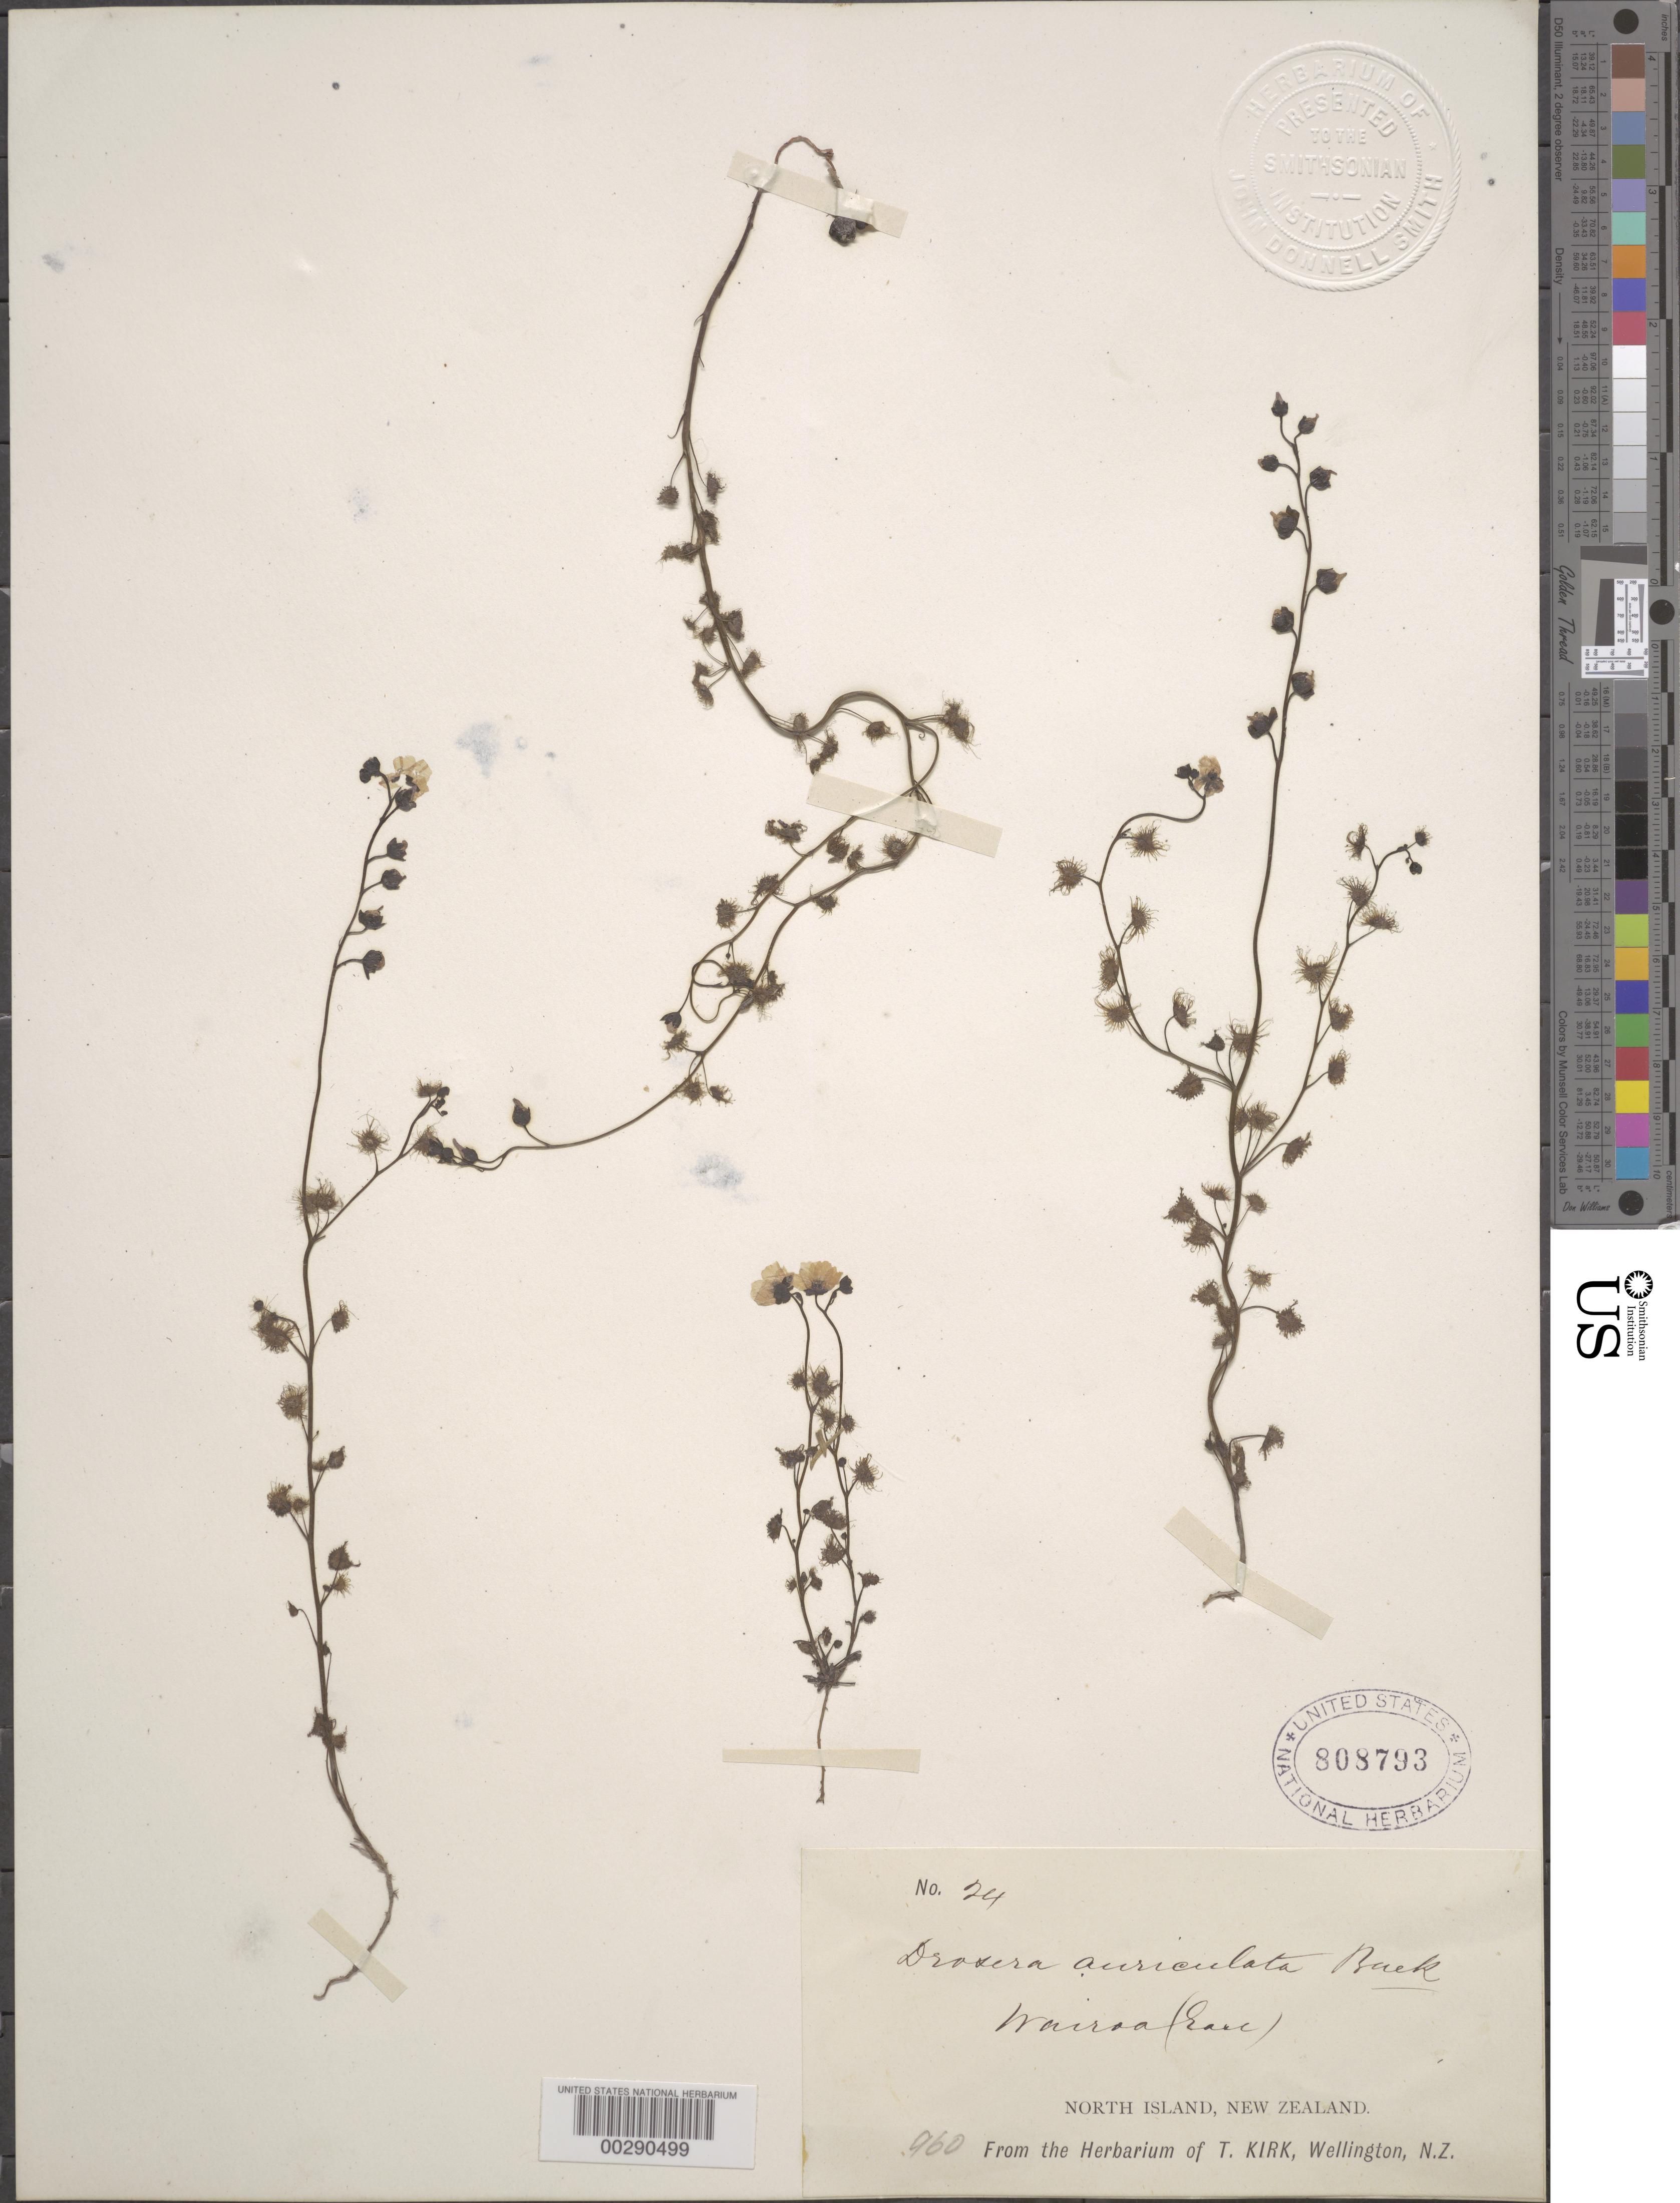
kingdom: Plantae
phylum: Tracheophyta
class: Magnoliopsida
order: Caryophyllales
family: Droseraceae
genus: Drosera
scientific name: Drosera auriculata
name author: Backh. ex Planch.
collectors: T. Kirk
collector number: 24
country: New Zealand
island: North Island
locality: Wairoa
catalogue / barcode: US 808793